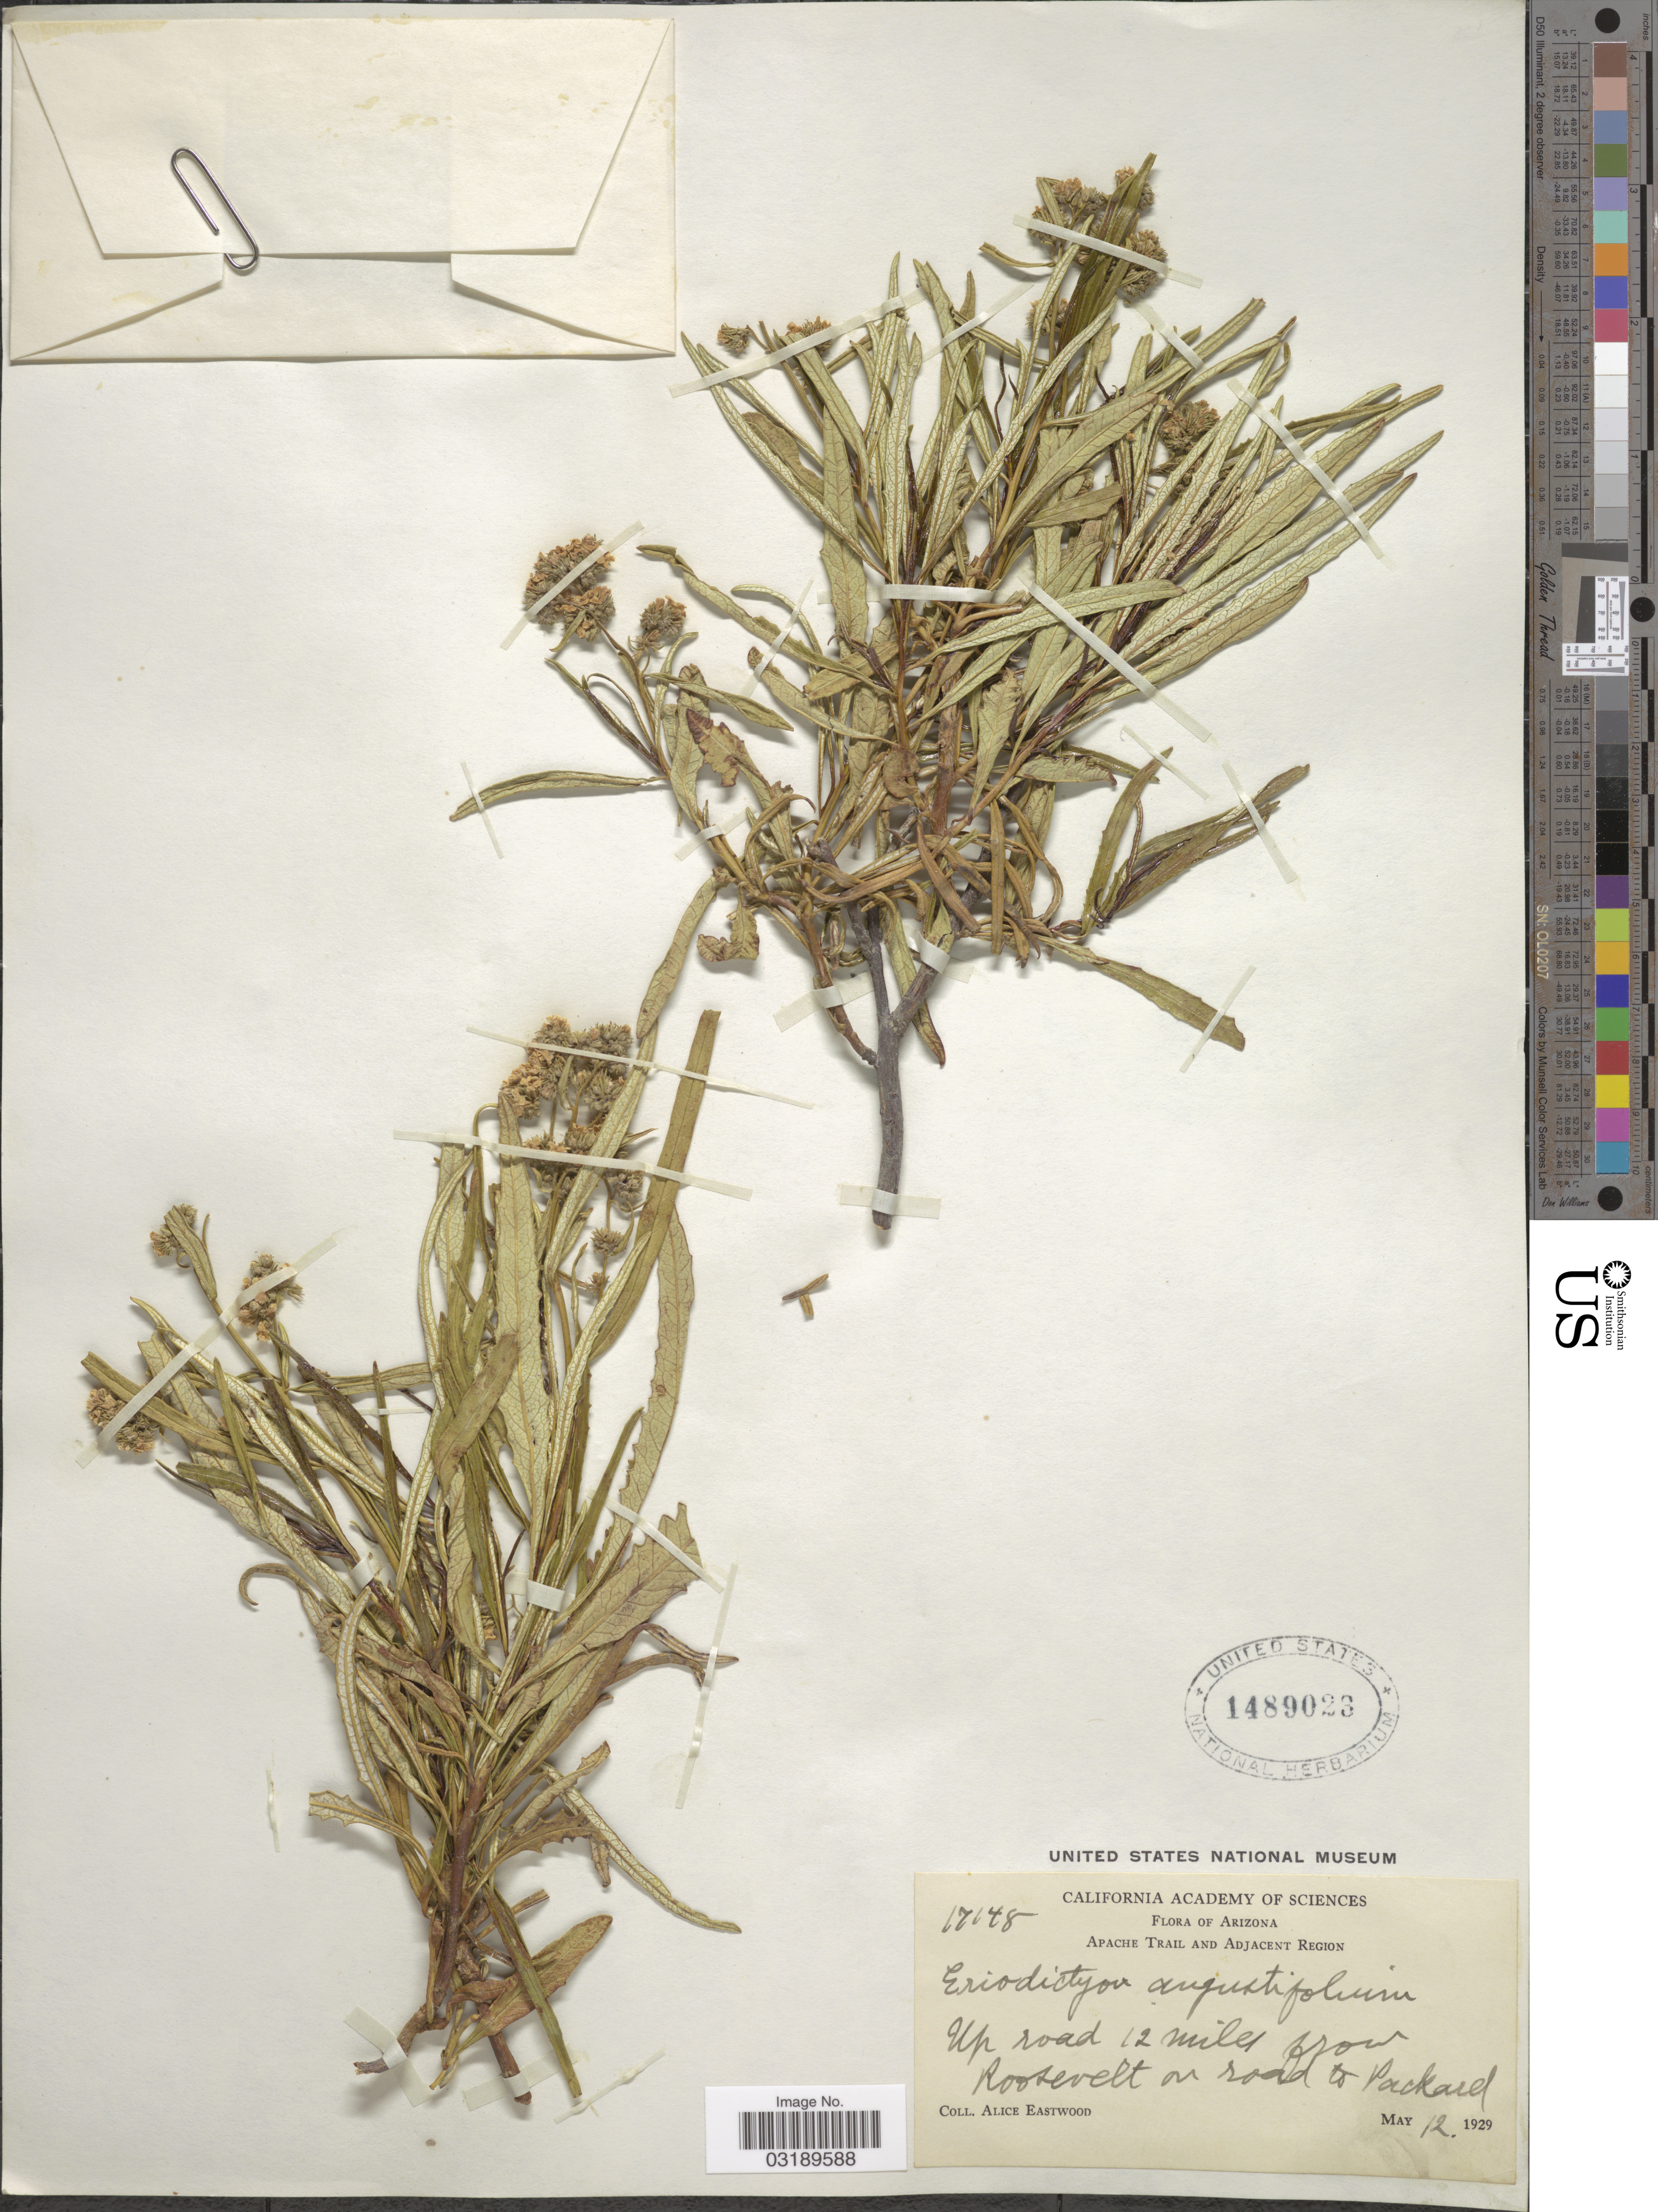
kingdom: Plantae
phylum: Tracheophyta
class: Magnoliopsida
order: Boraginales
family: Namaceae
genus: Eriodictyon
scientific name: Eriodictyon angustifolium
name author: Nutt.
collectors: A. Eastwood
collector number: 17148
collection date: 1929-05-12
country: United States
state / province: Arizona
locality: Apache Trail and Adjacent Region. Up road 12 miles from Roosevelt on road to Packard.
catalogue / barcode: US 1489023